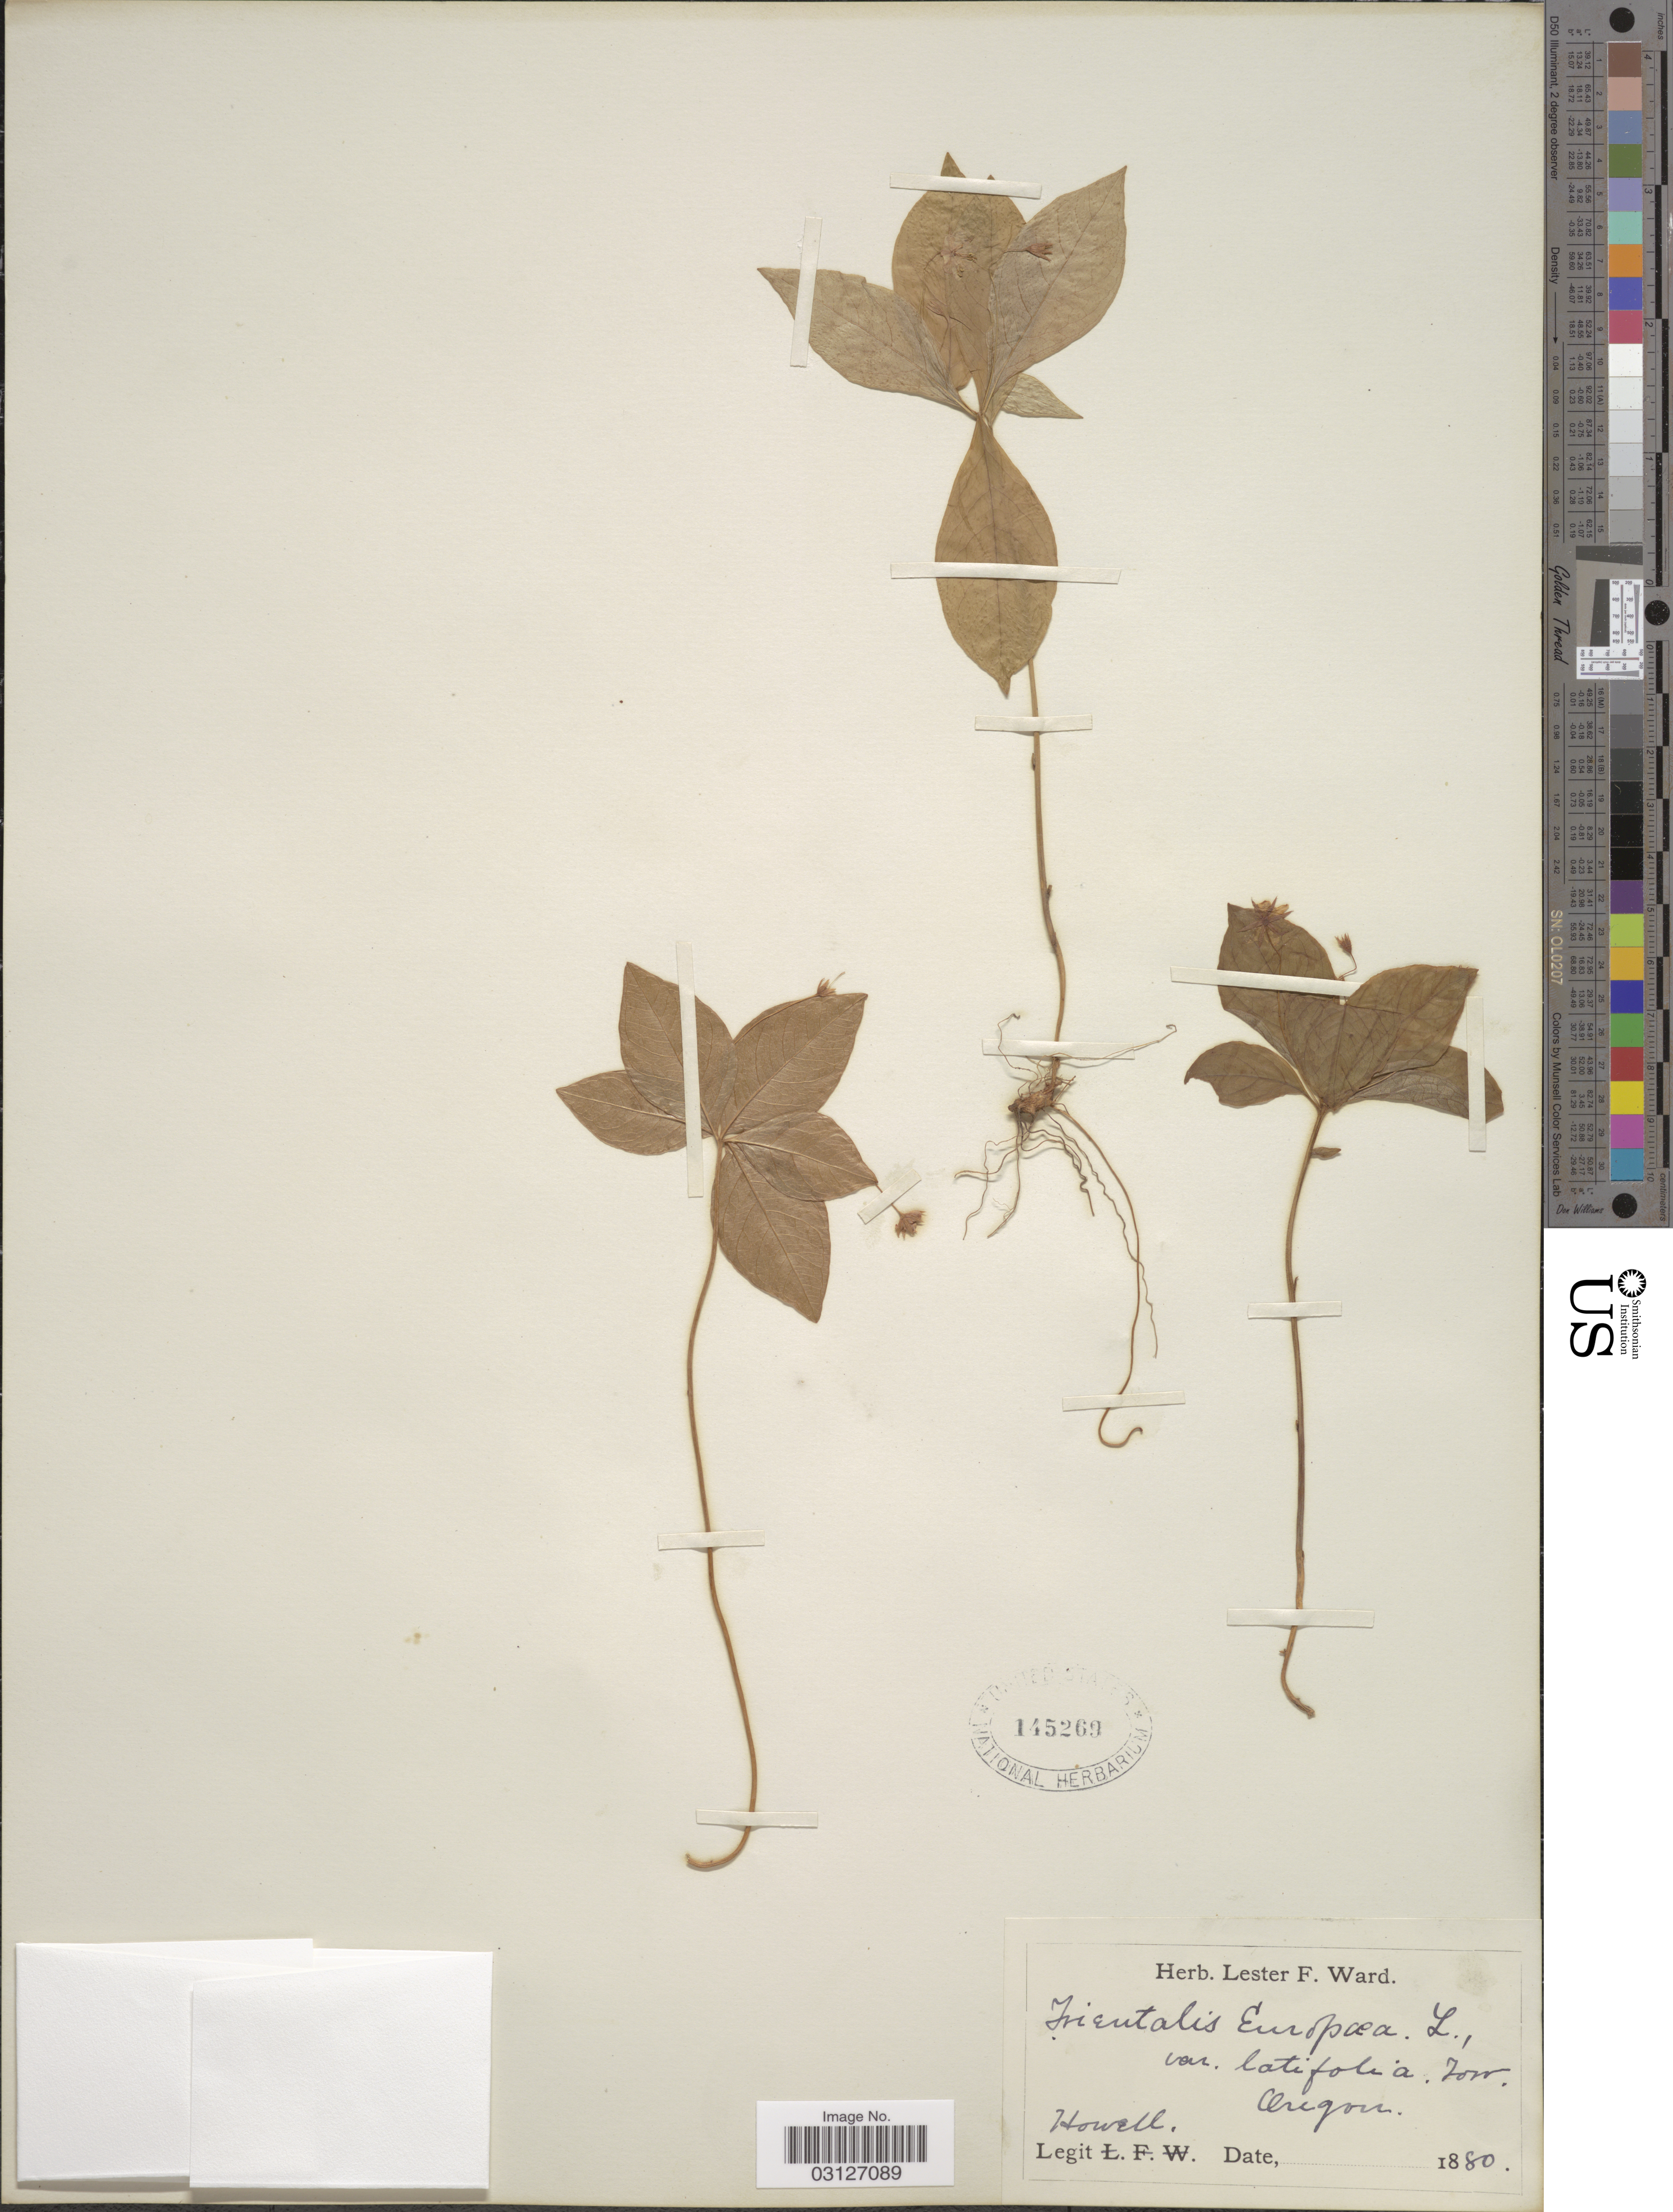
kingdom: Plantae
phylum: Tracheophyta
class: Magnoliopsida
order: Ericales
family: Primulaceae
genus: Trientalis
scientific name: Trientalis latifolia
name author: Hook.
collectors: -. Howell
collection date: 1880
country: United States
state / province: Oregon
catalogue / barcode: US 145269